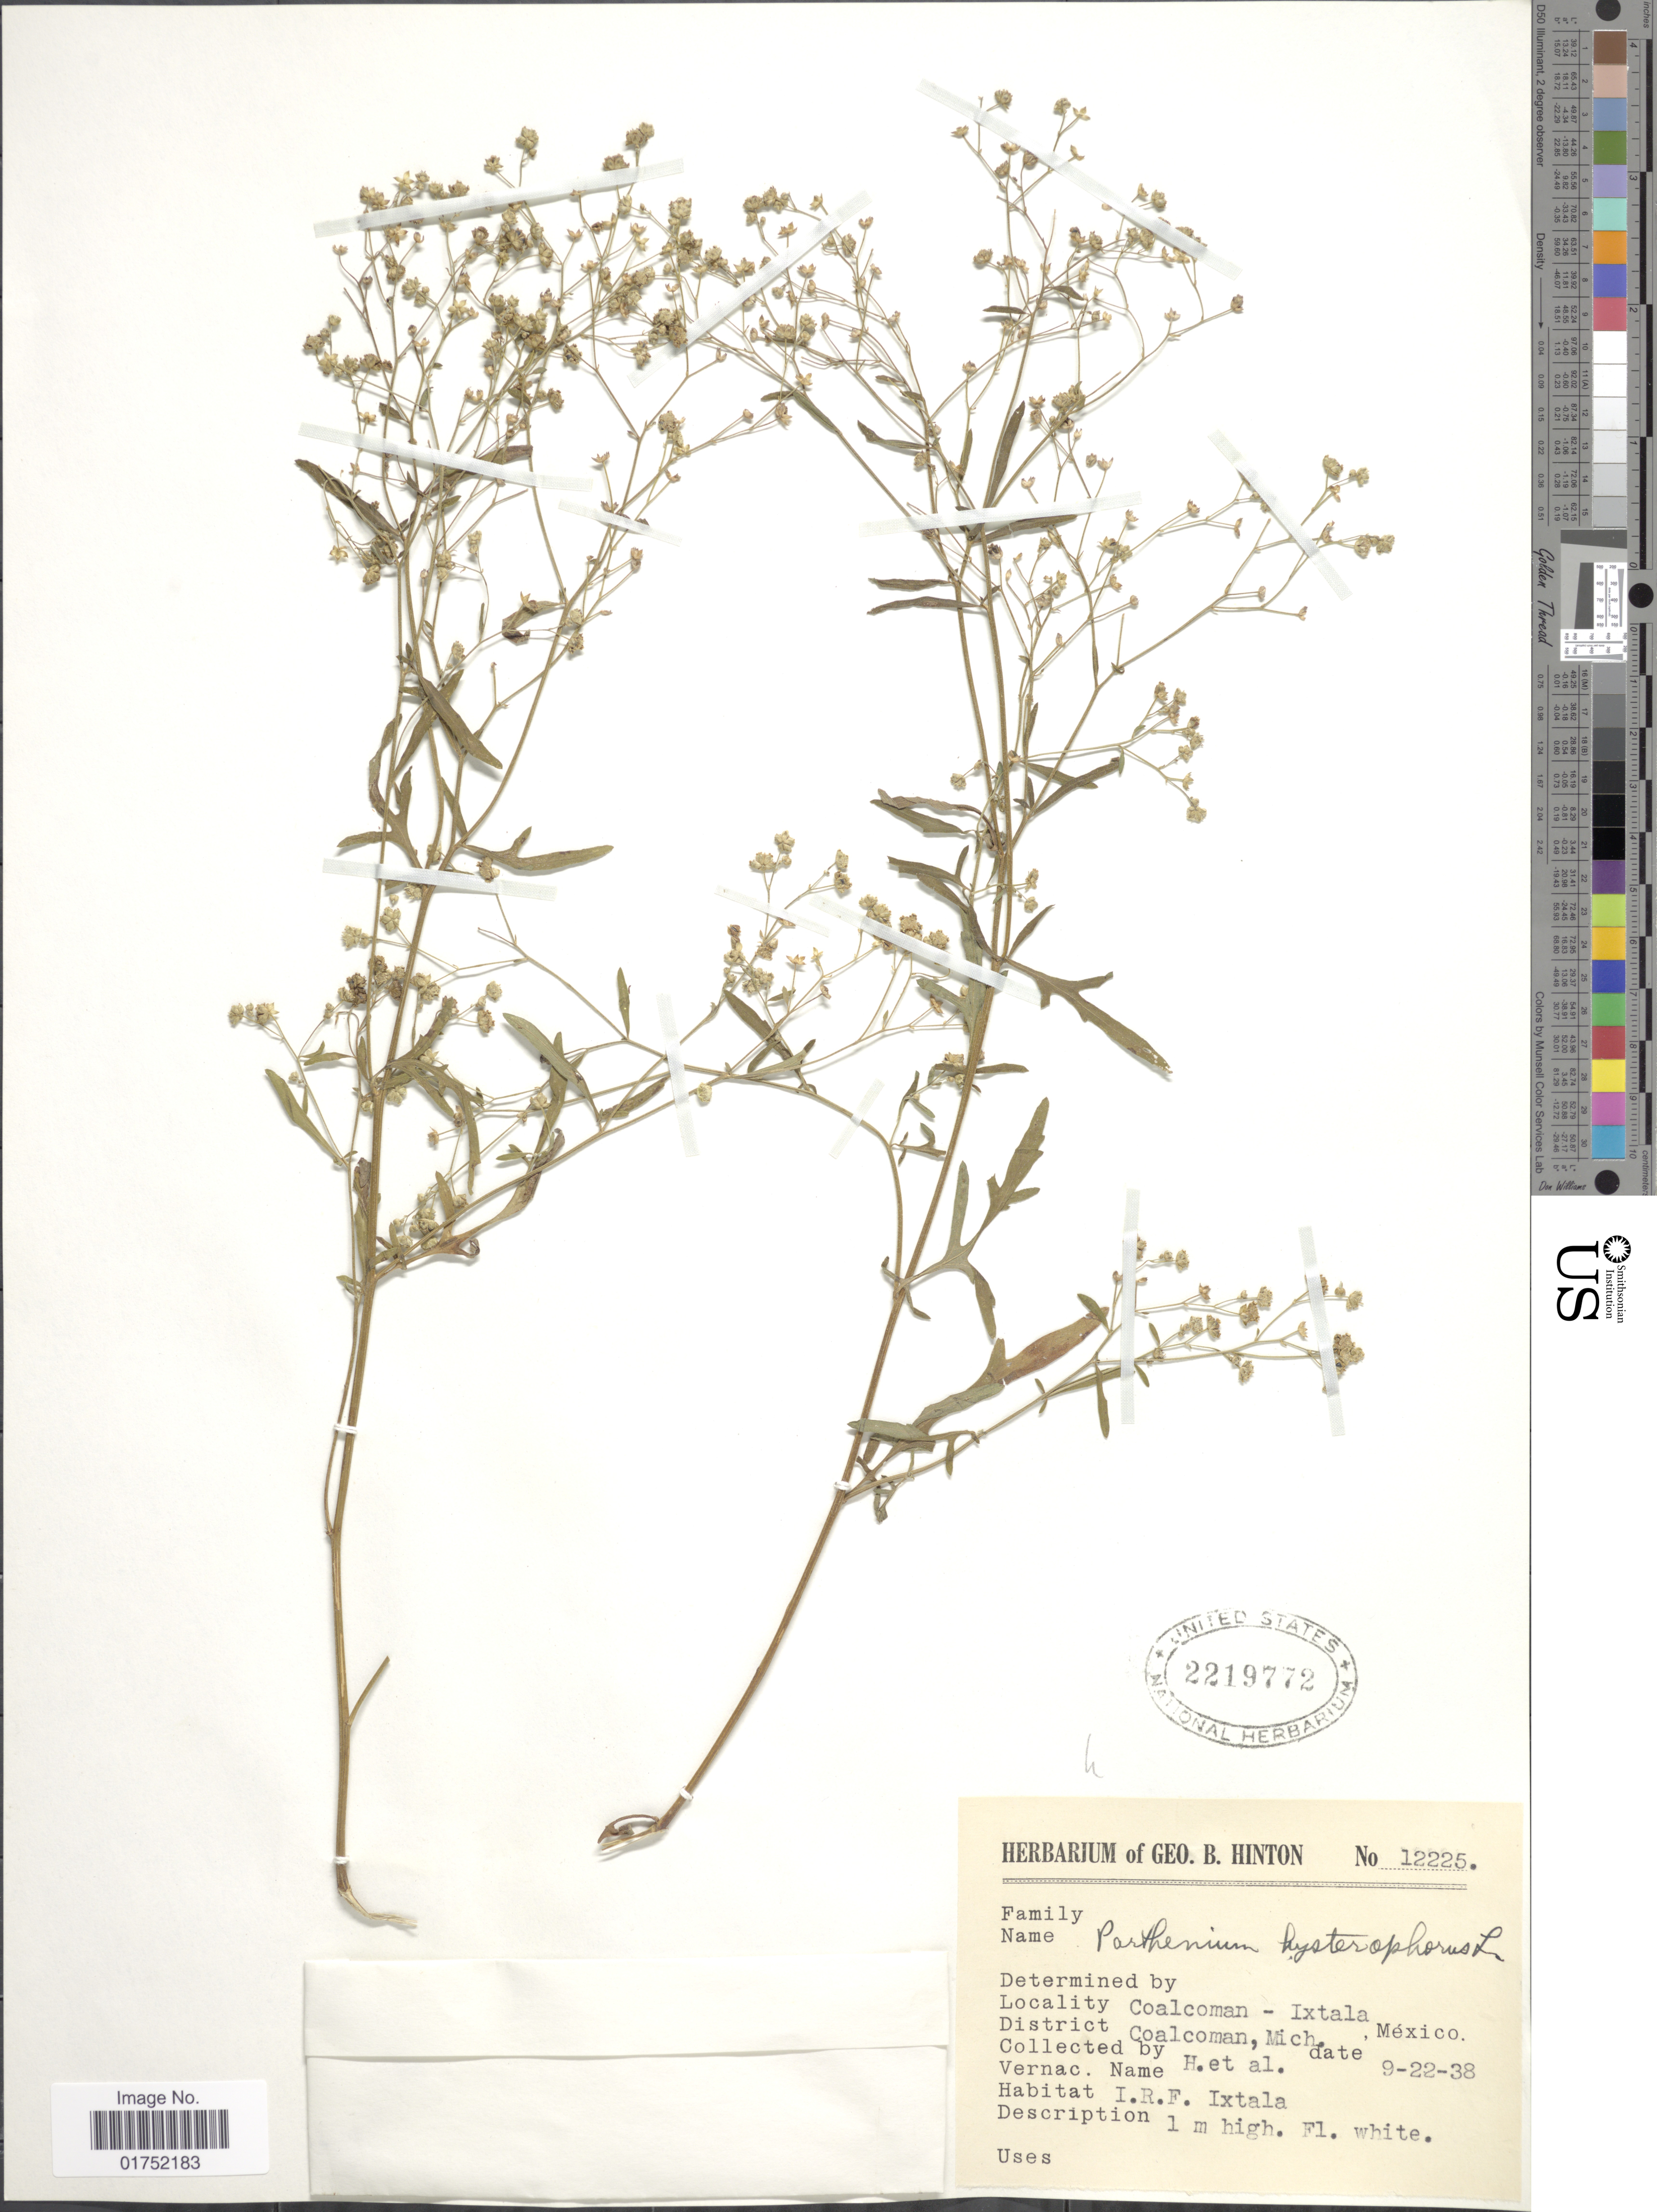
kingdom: Plantae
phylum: Tracheophyta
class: Magnoliopsida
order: Asterales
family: Asteraceae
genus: Parthenium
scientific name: Parthenium hysterophorus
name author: L.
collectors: G. B. Hinton & et al.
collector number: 12225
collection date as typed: Transcribed d/m/y: 22/9/38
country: Mexico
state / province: Michoacán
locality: Coalcoman-Ixtala, District Coalcoman, Mich.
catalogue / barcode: US 2219772